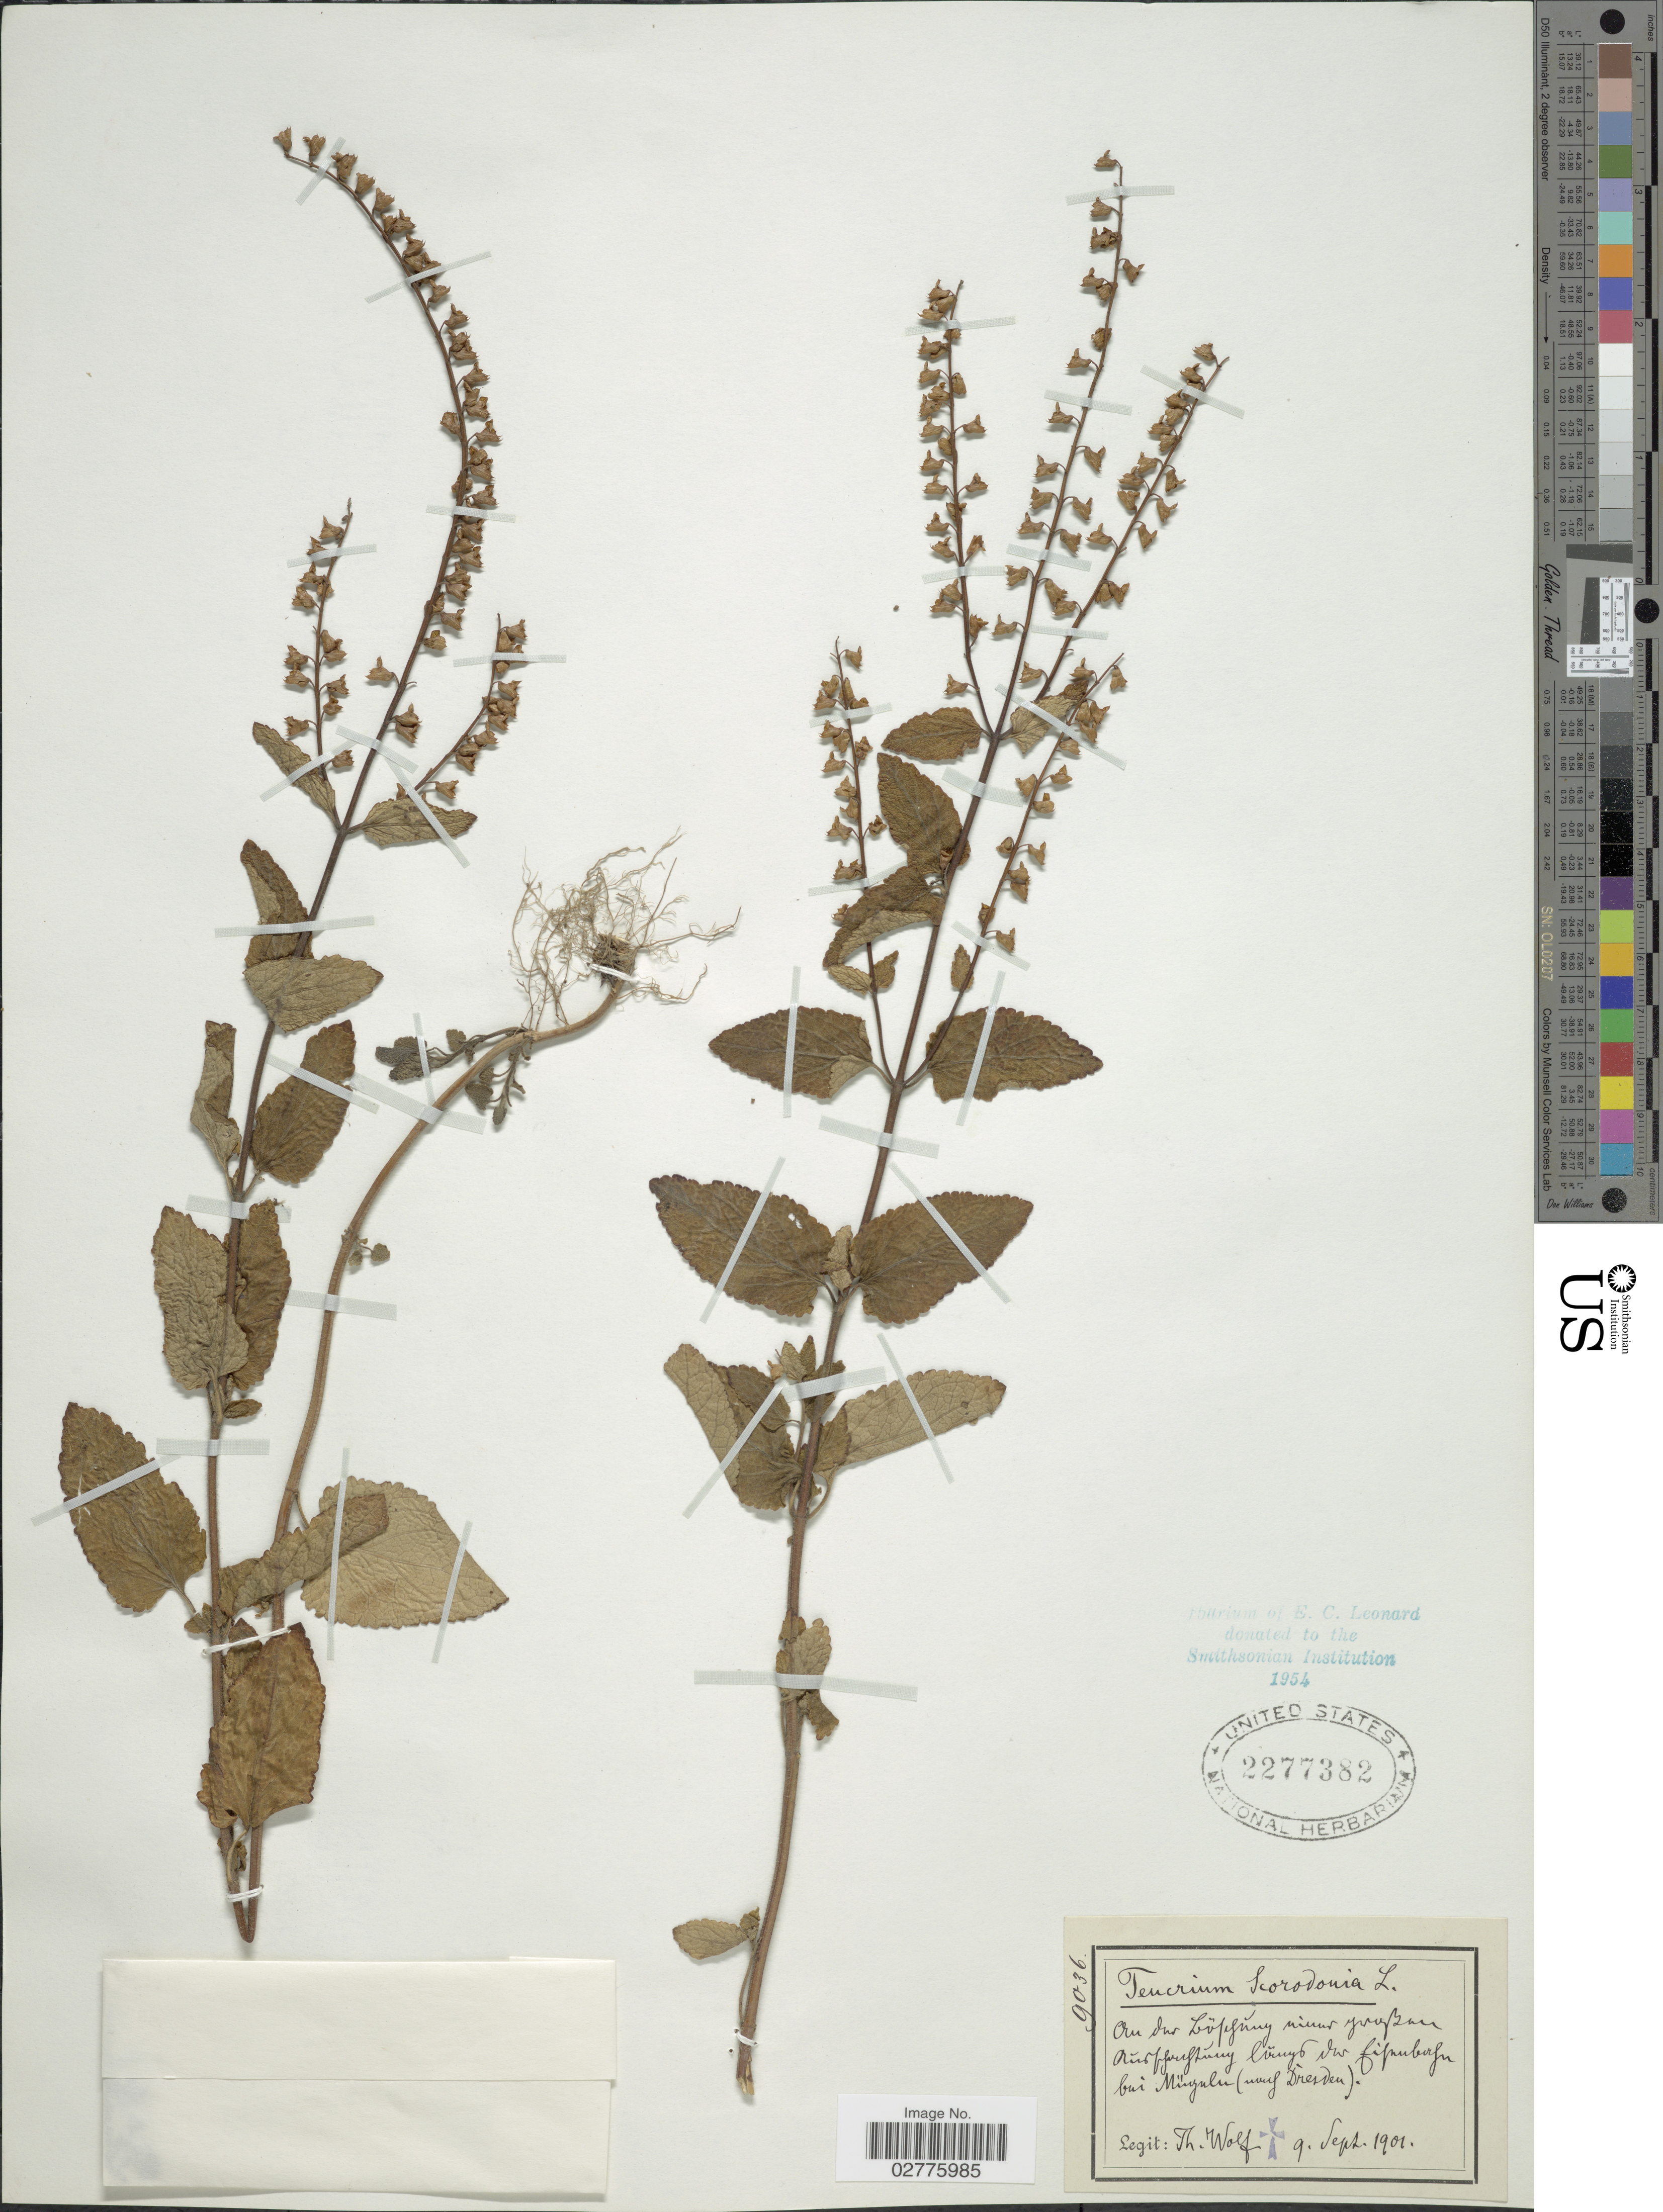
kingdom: Plantae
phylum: Tracheophyta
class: Magnoliopsida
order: Lamiales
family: Lamiaceae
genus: Teucrium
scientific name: Teucrium scorodonia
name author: L.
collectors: T. Wolf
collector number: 9036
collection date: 1901-09-09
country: Germany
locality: Bai Mügulu ( [illegible text] Drèsden)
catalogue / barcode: US 2277382